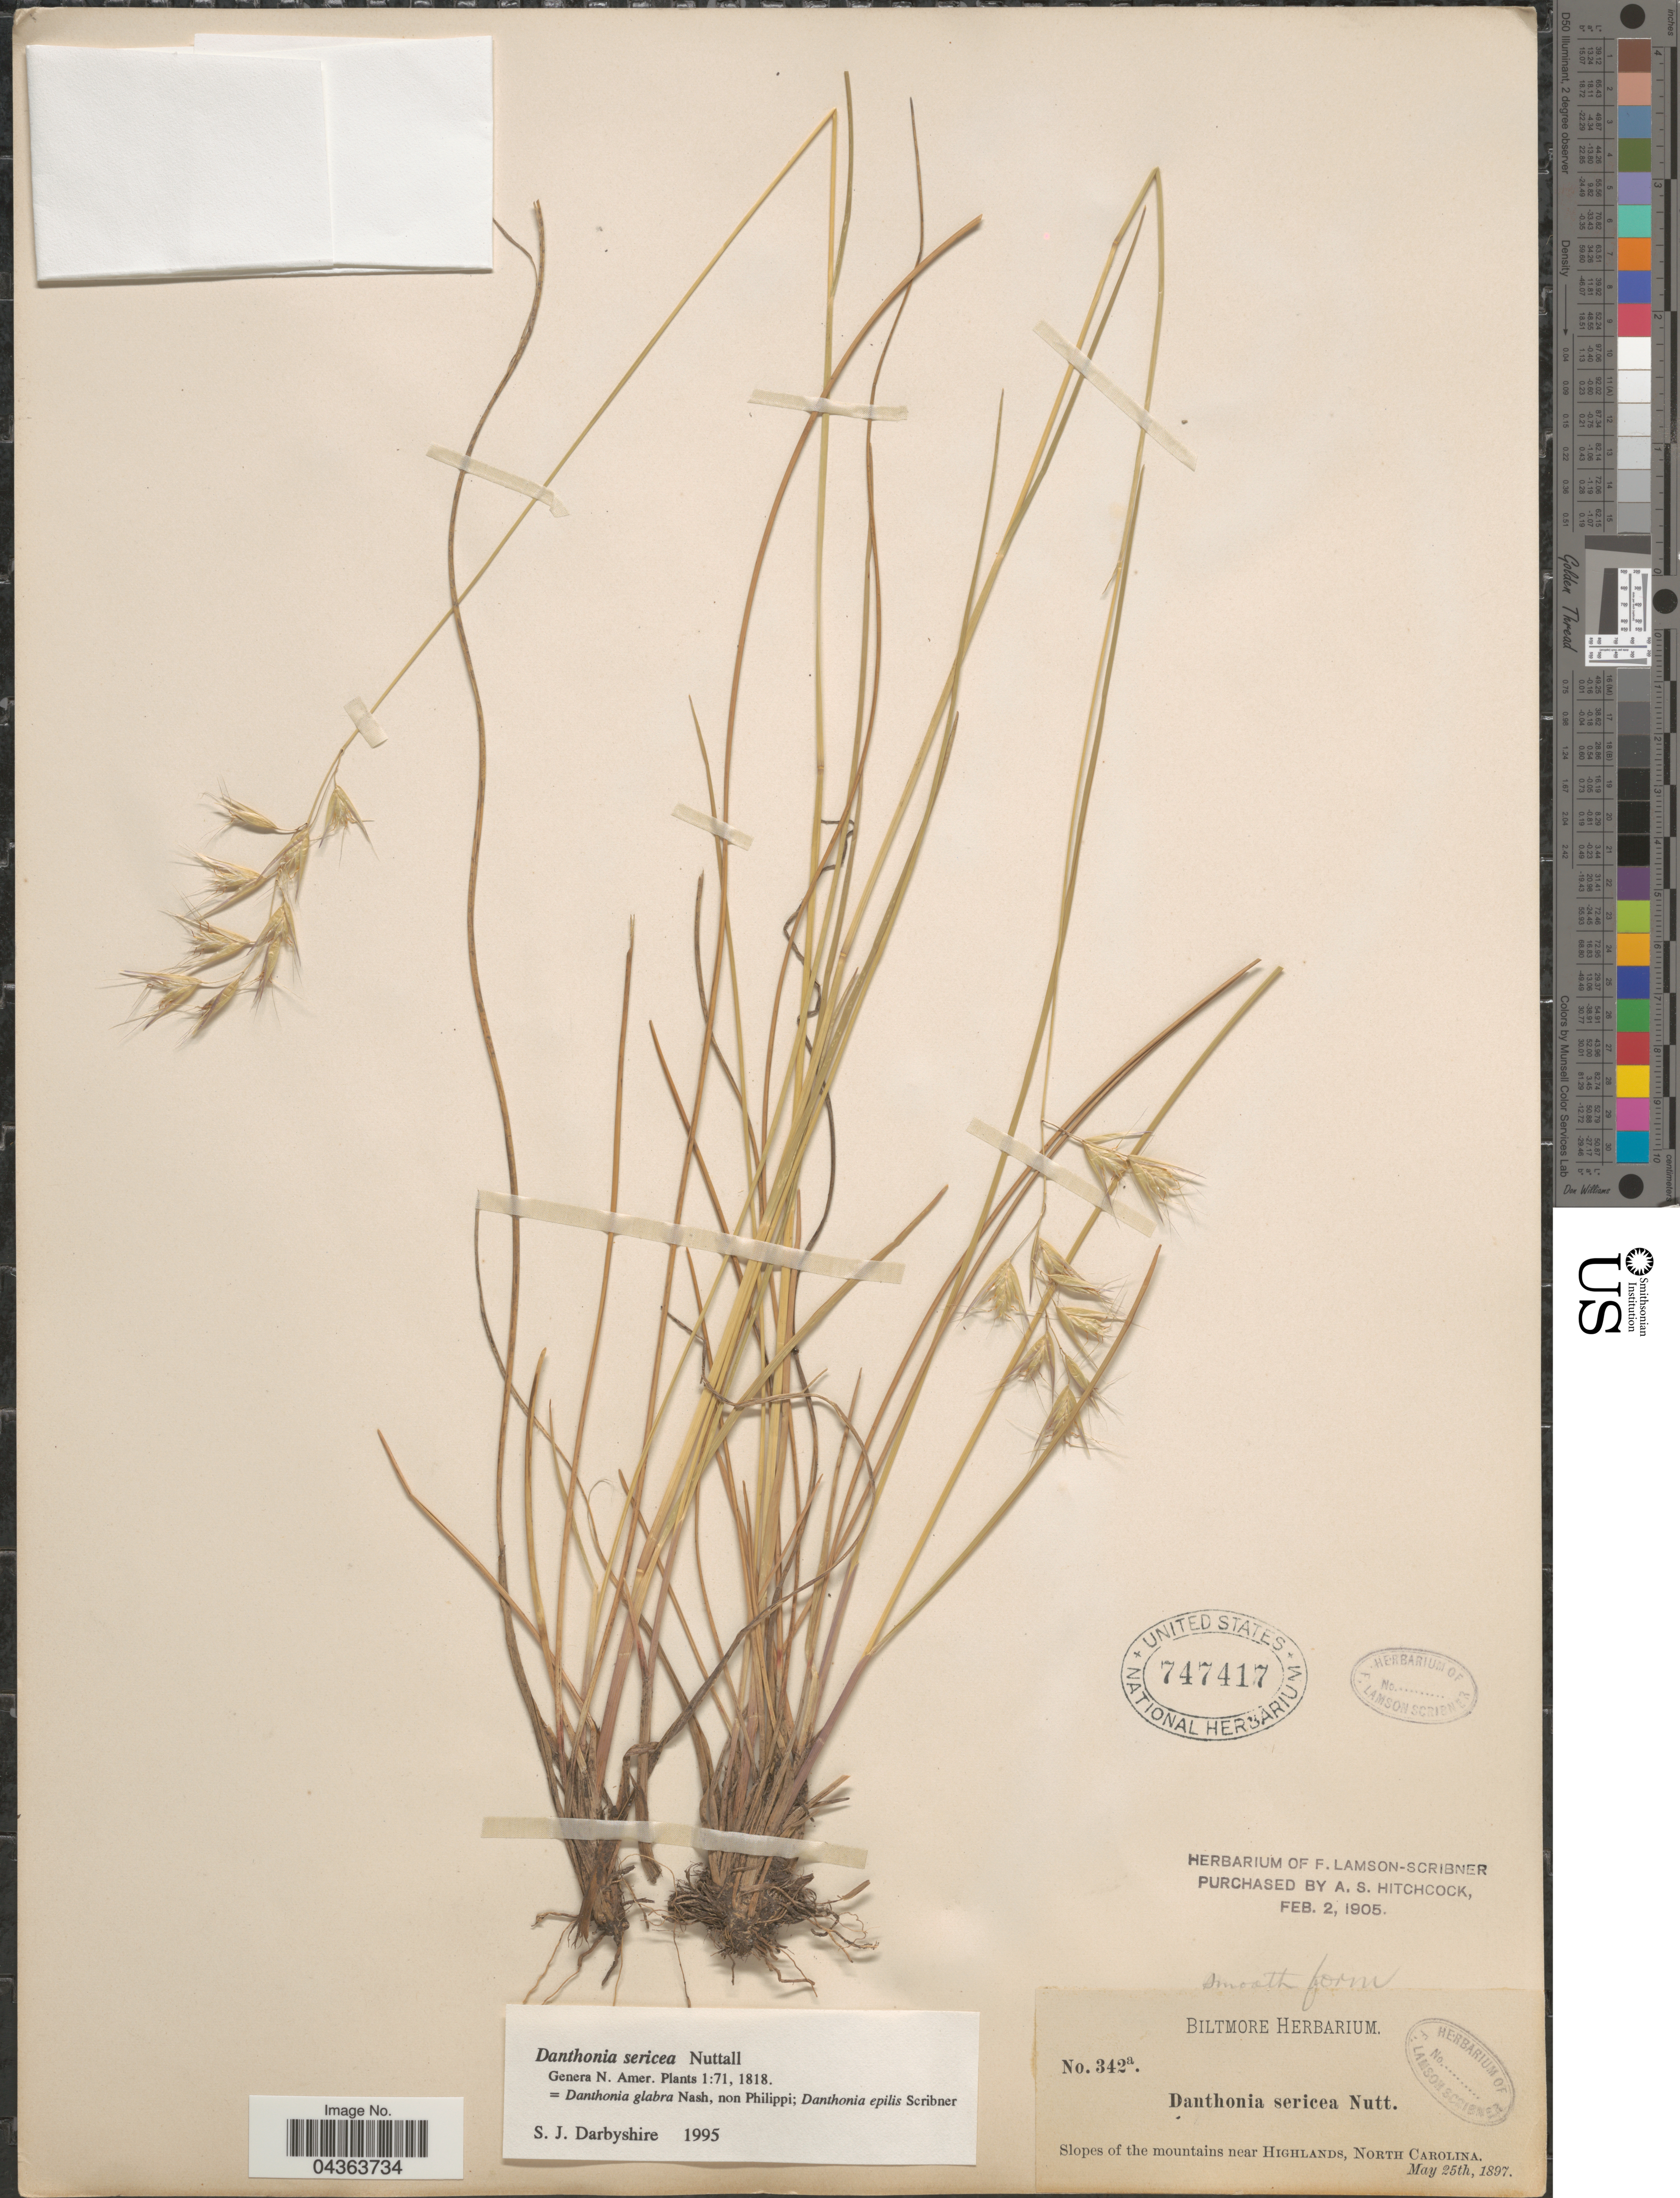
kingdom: Plantae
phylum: Tracheophyta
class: Liliopsida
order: Poales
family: Poaceae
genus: Danthonia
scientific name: Danthonia sericea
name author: Nutt.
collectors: ex herb. Biltmore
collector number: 342a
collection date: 1897-05-25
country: United States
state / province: North Carolina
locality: Slopes of the mountains near Highlands.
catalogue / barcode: US 747417